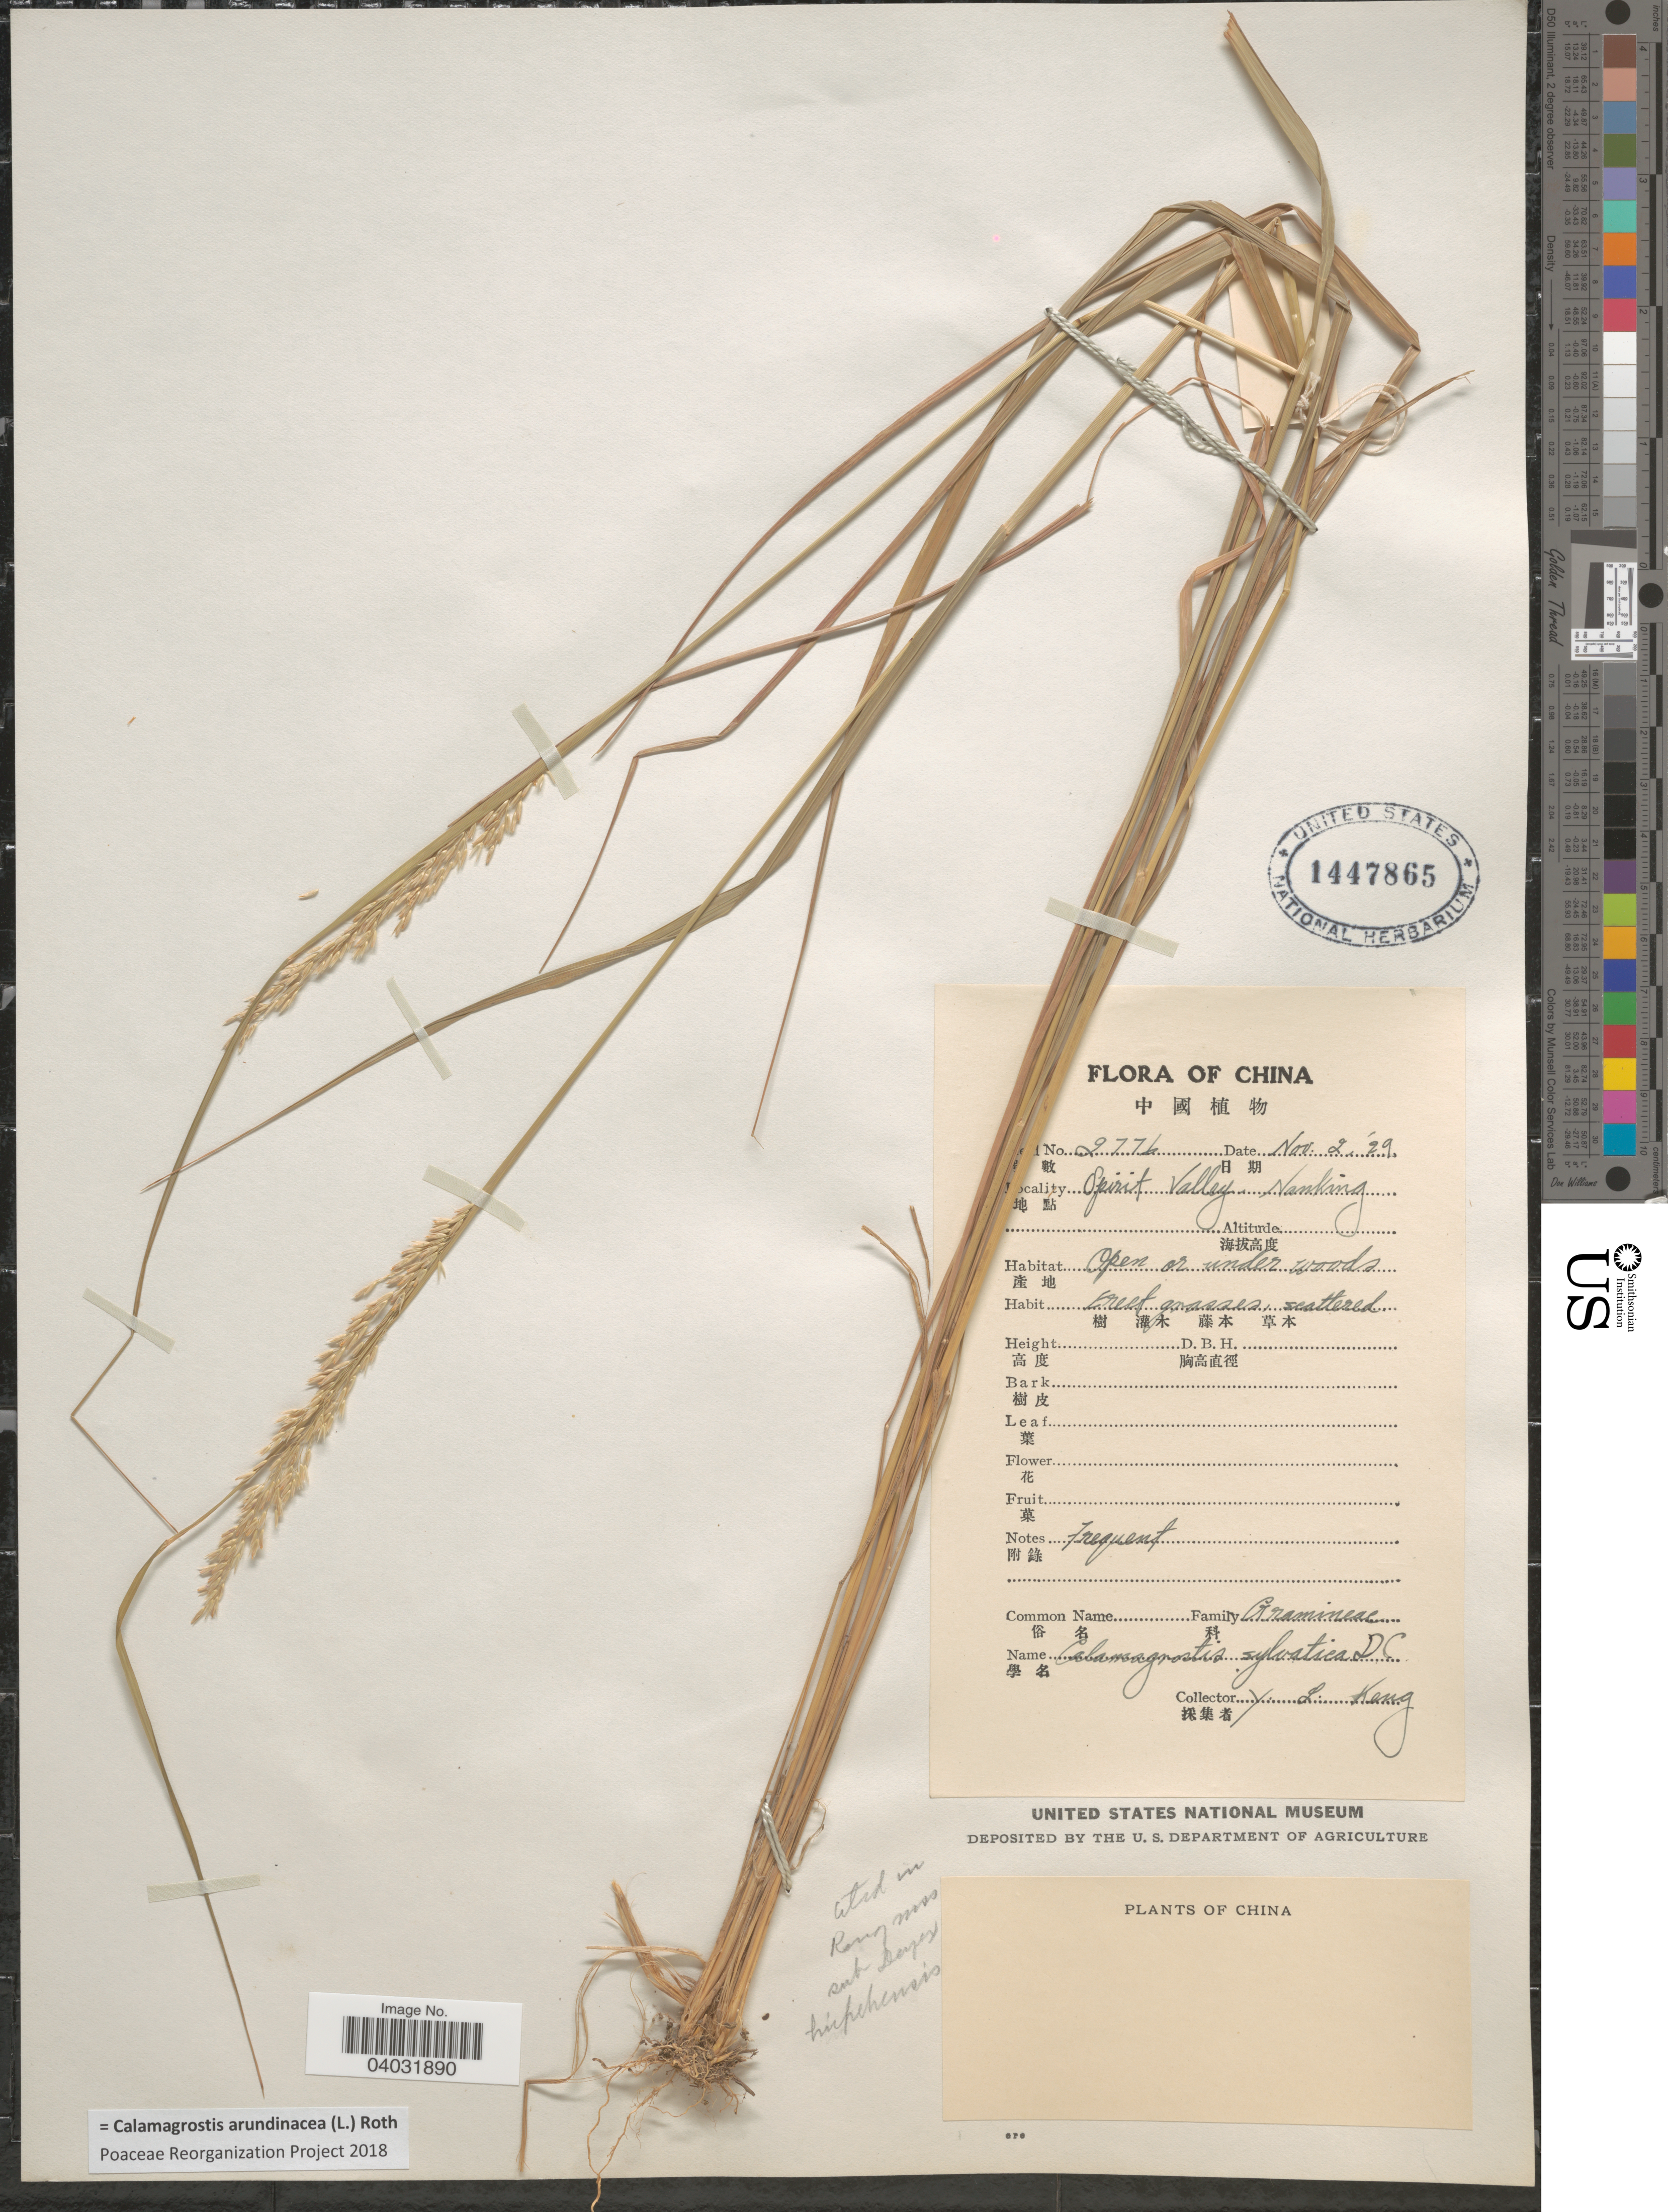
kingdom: Plantae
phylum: Tracheophyta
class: Liliopsida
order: Poales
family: Poaceae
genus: Calamagrostis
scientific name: Calamagrostis arundinacea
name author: (L.) Roth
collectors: Y. L. Keng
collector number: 2776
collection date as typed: Transcribed d/m/y: 2/11/29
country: China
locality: Spirit Valley, Nanking.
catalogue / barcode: US 1447865